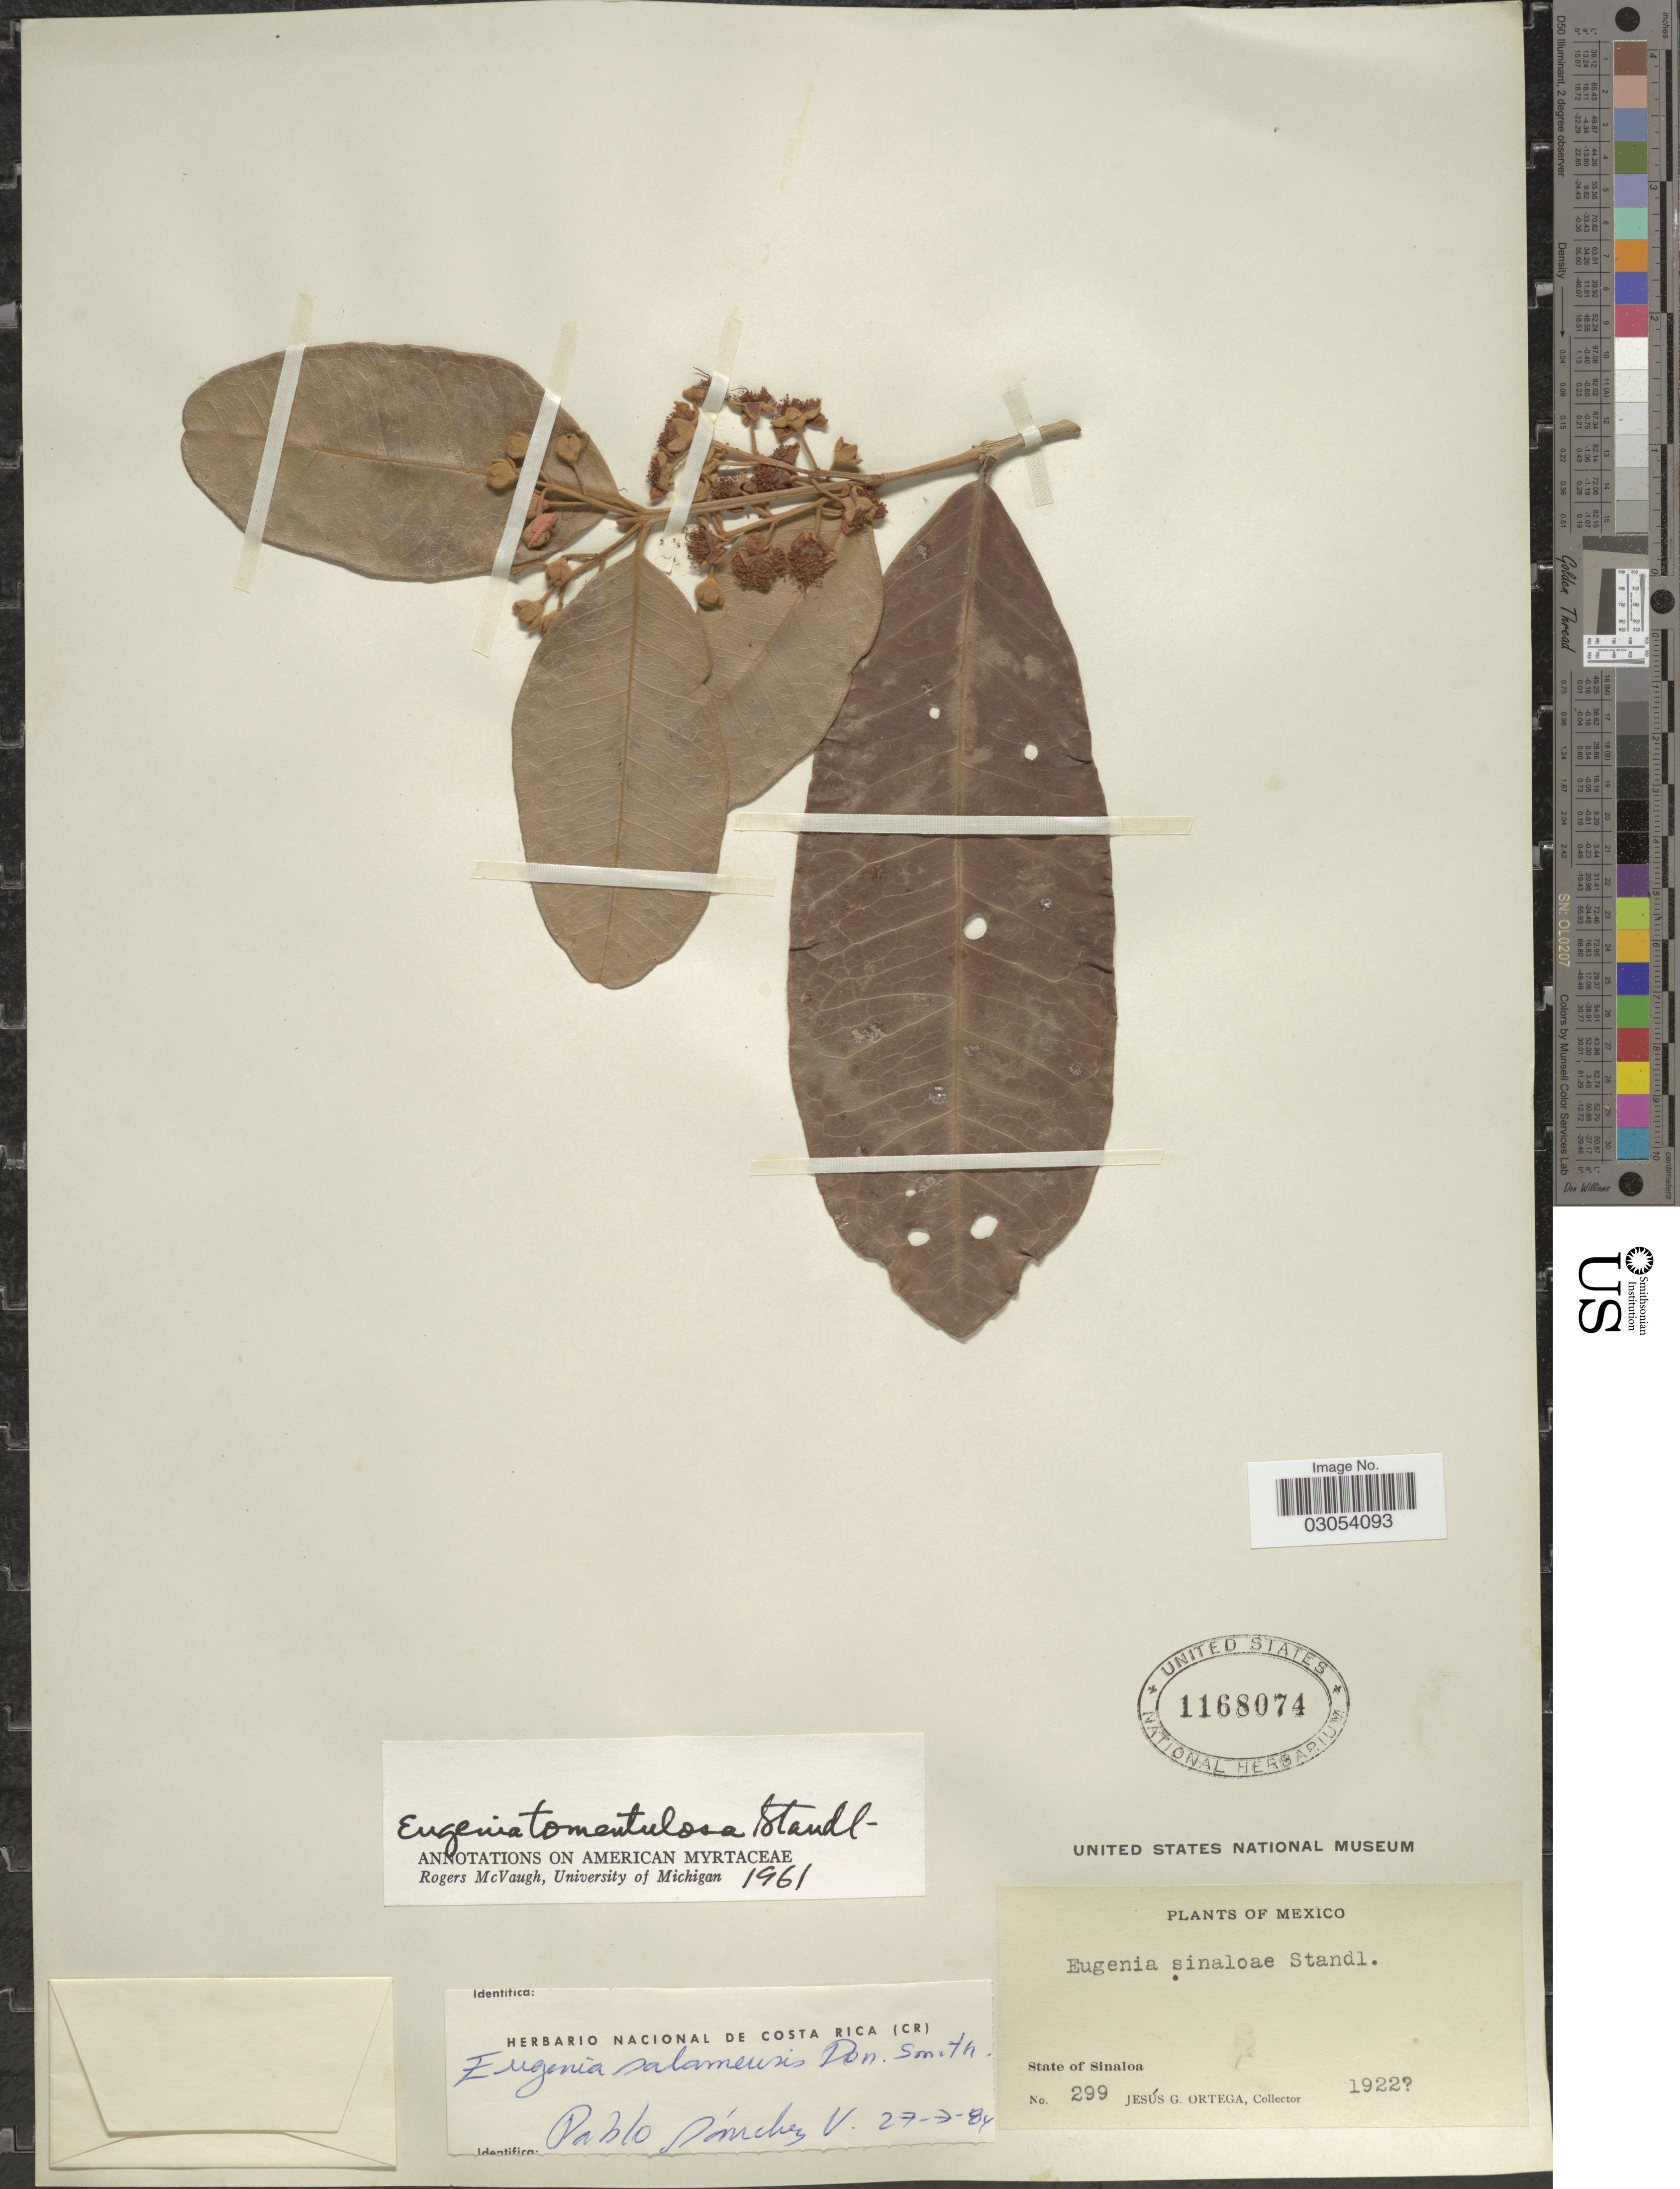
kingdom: Plantae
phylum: Tracheophyta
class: Magnoliopsida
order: Myrtales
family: Myrtaceae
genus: Eugenia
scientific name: Eugenia salamensis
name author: Donn. Sm.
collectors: J. Ortega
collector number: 299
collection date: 1922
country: Mexico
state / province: Sinaloa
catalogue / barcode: US 1168074